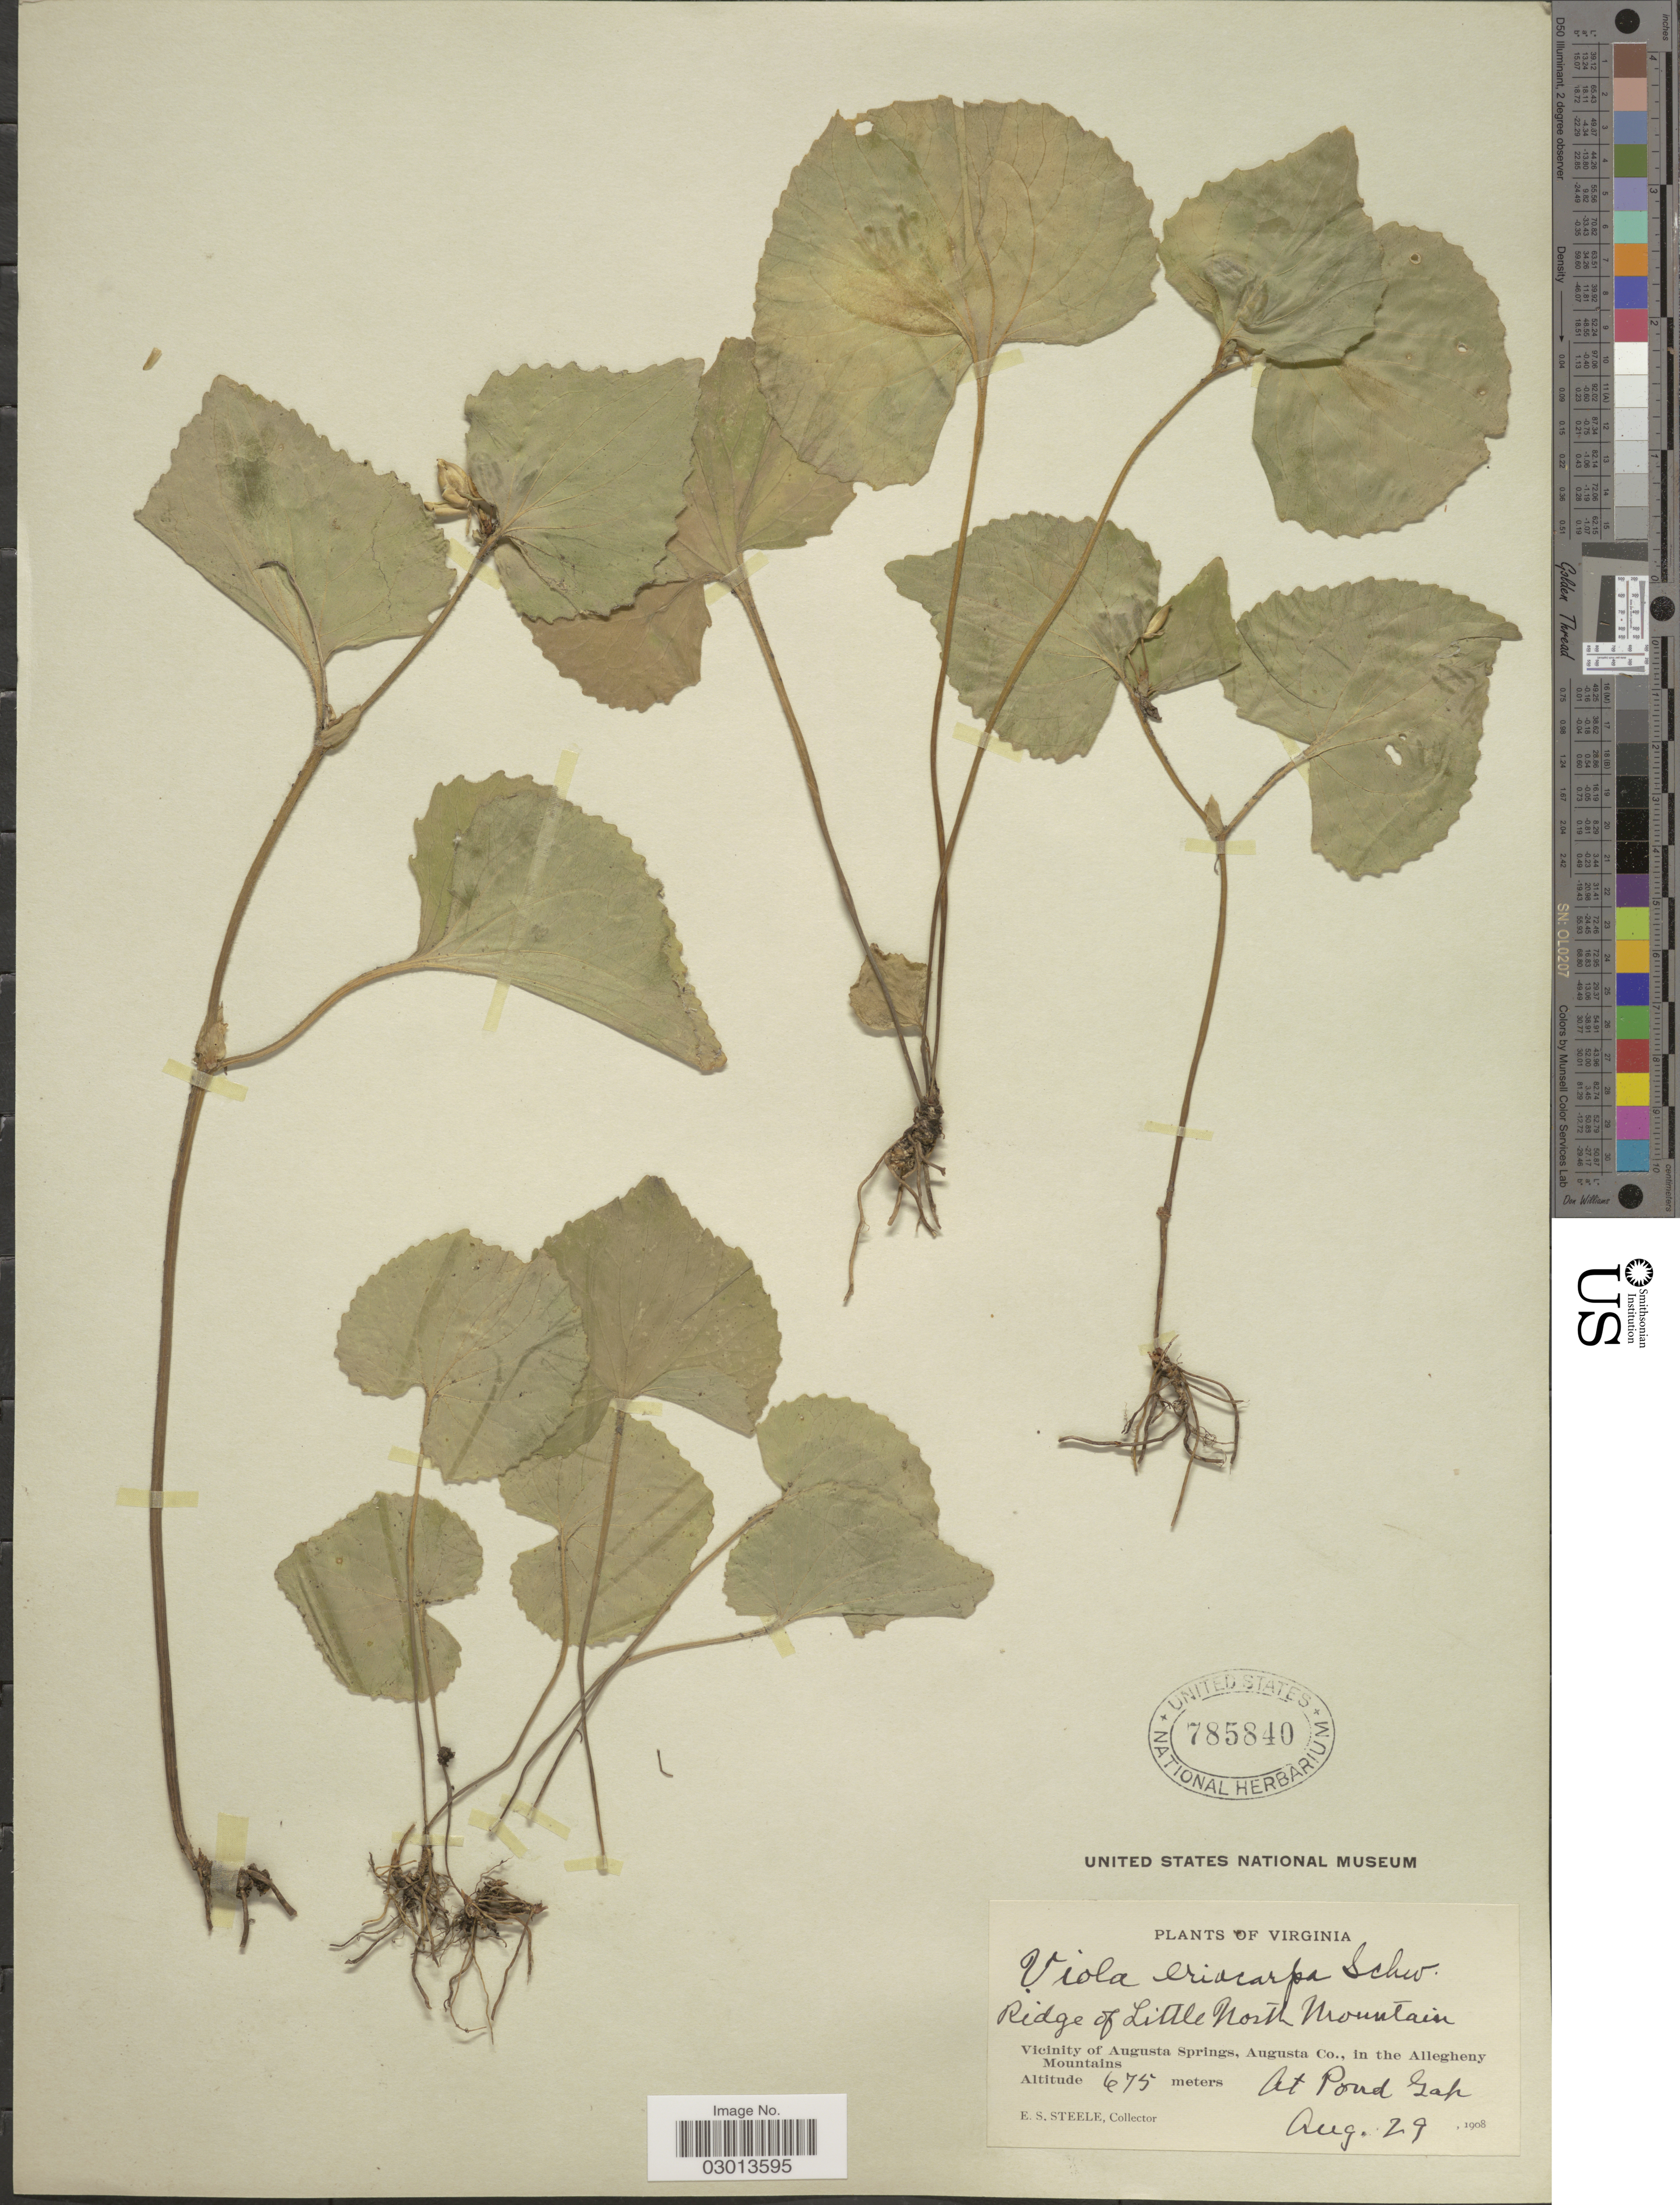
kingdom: Plantae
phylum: Tracheophyta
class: Magnoliopsida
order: Malpighiales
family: Violaceae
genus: Viola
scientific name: Viola pensylvanica var. leiocarpa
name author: (Fernald & Wiegand) Fernald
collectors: E. Steele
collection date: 1908-08-29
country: United States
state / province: Virginia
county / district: Augusta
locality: Ridge of Little North Mountain. Vicinity of Augusta Springs, Augusta Co., in the Allegheny Mountains. At Pond Gap.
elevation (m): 675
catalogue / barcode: US 785840